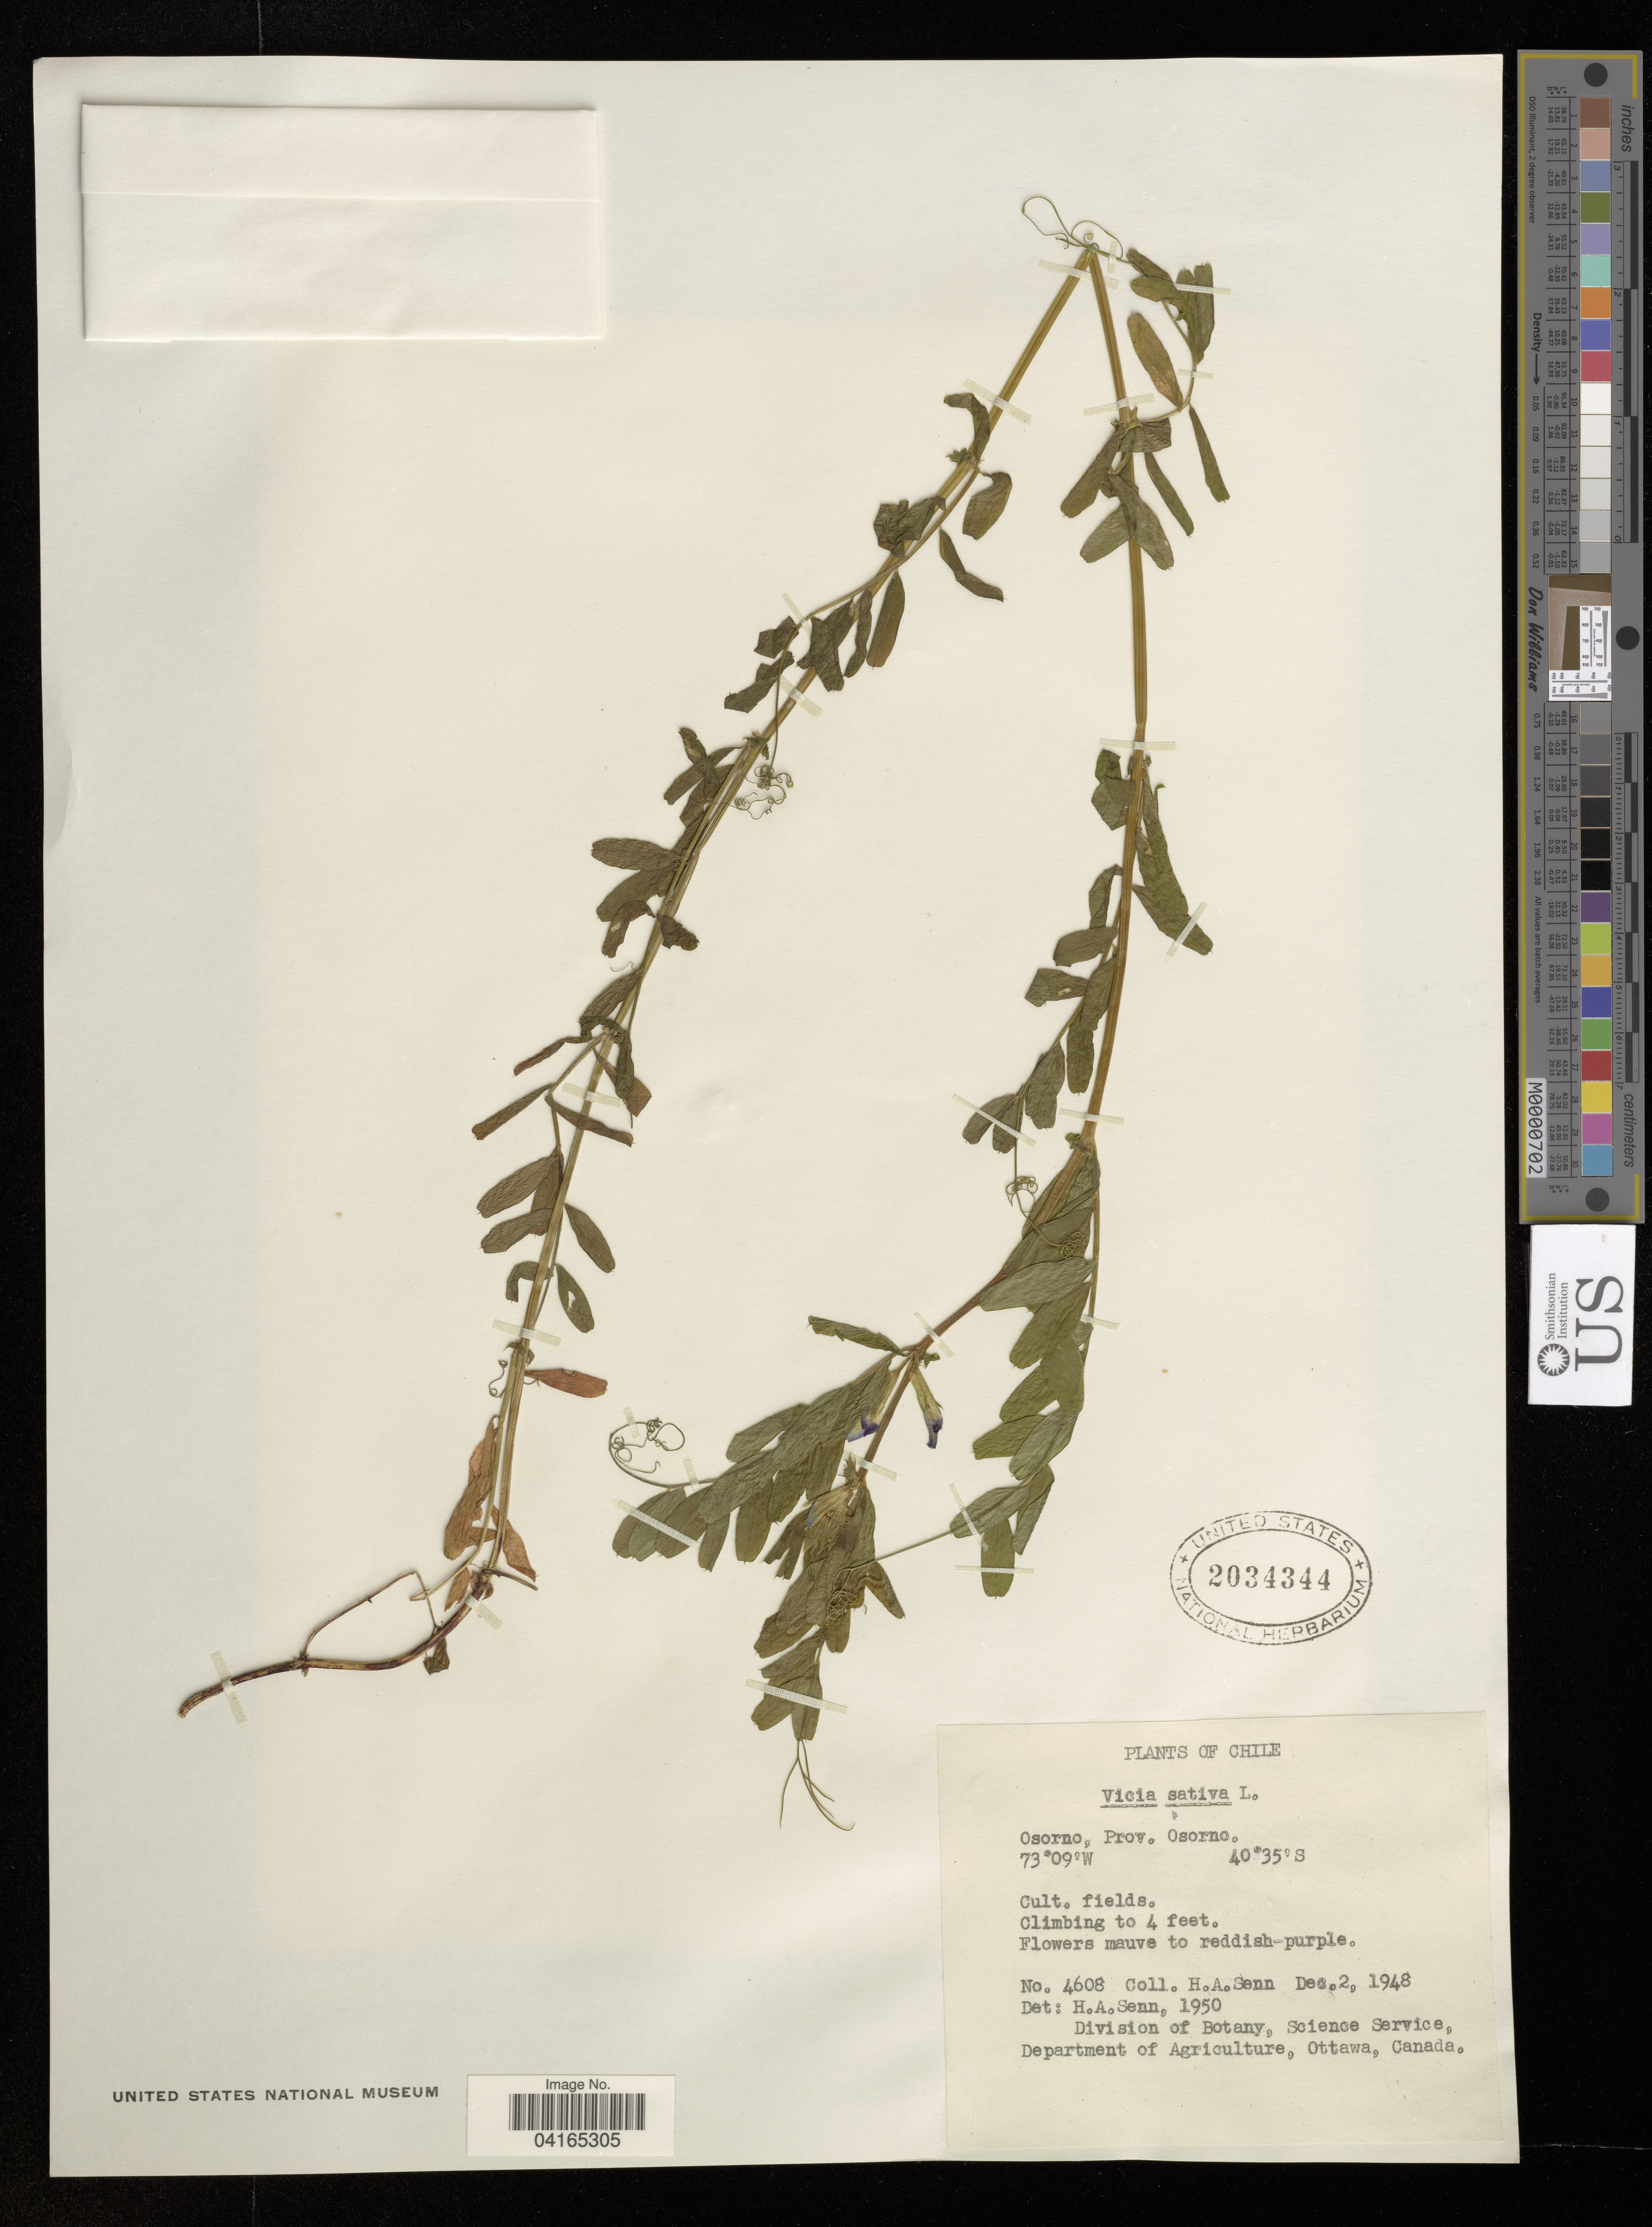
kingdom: Plantae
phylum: Tracheophyta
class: Magnoliopsida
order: Fabales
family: Fabaceae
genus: Vicia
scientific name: Vicia sativa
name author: L.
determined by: Hechenleitner, Paulina, RBG Edinburgh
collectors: H. Senn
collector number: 4608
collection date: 1948-12-02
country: Chile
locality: Osorno. Prov. Osorno.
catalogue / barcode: US 2034344